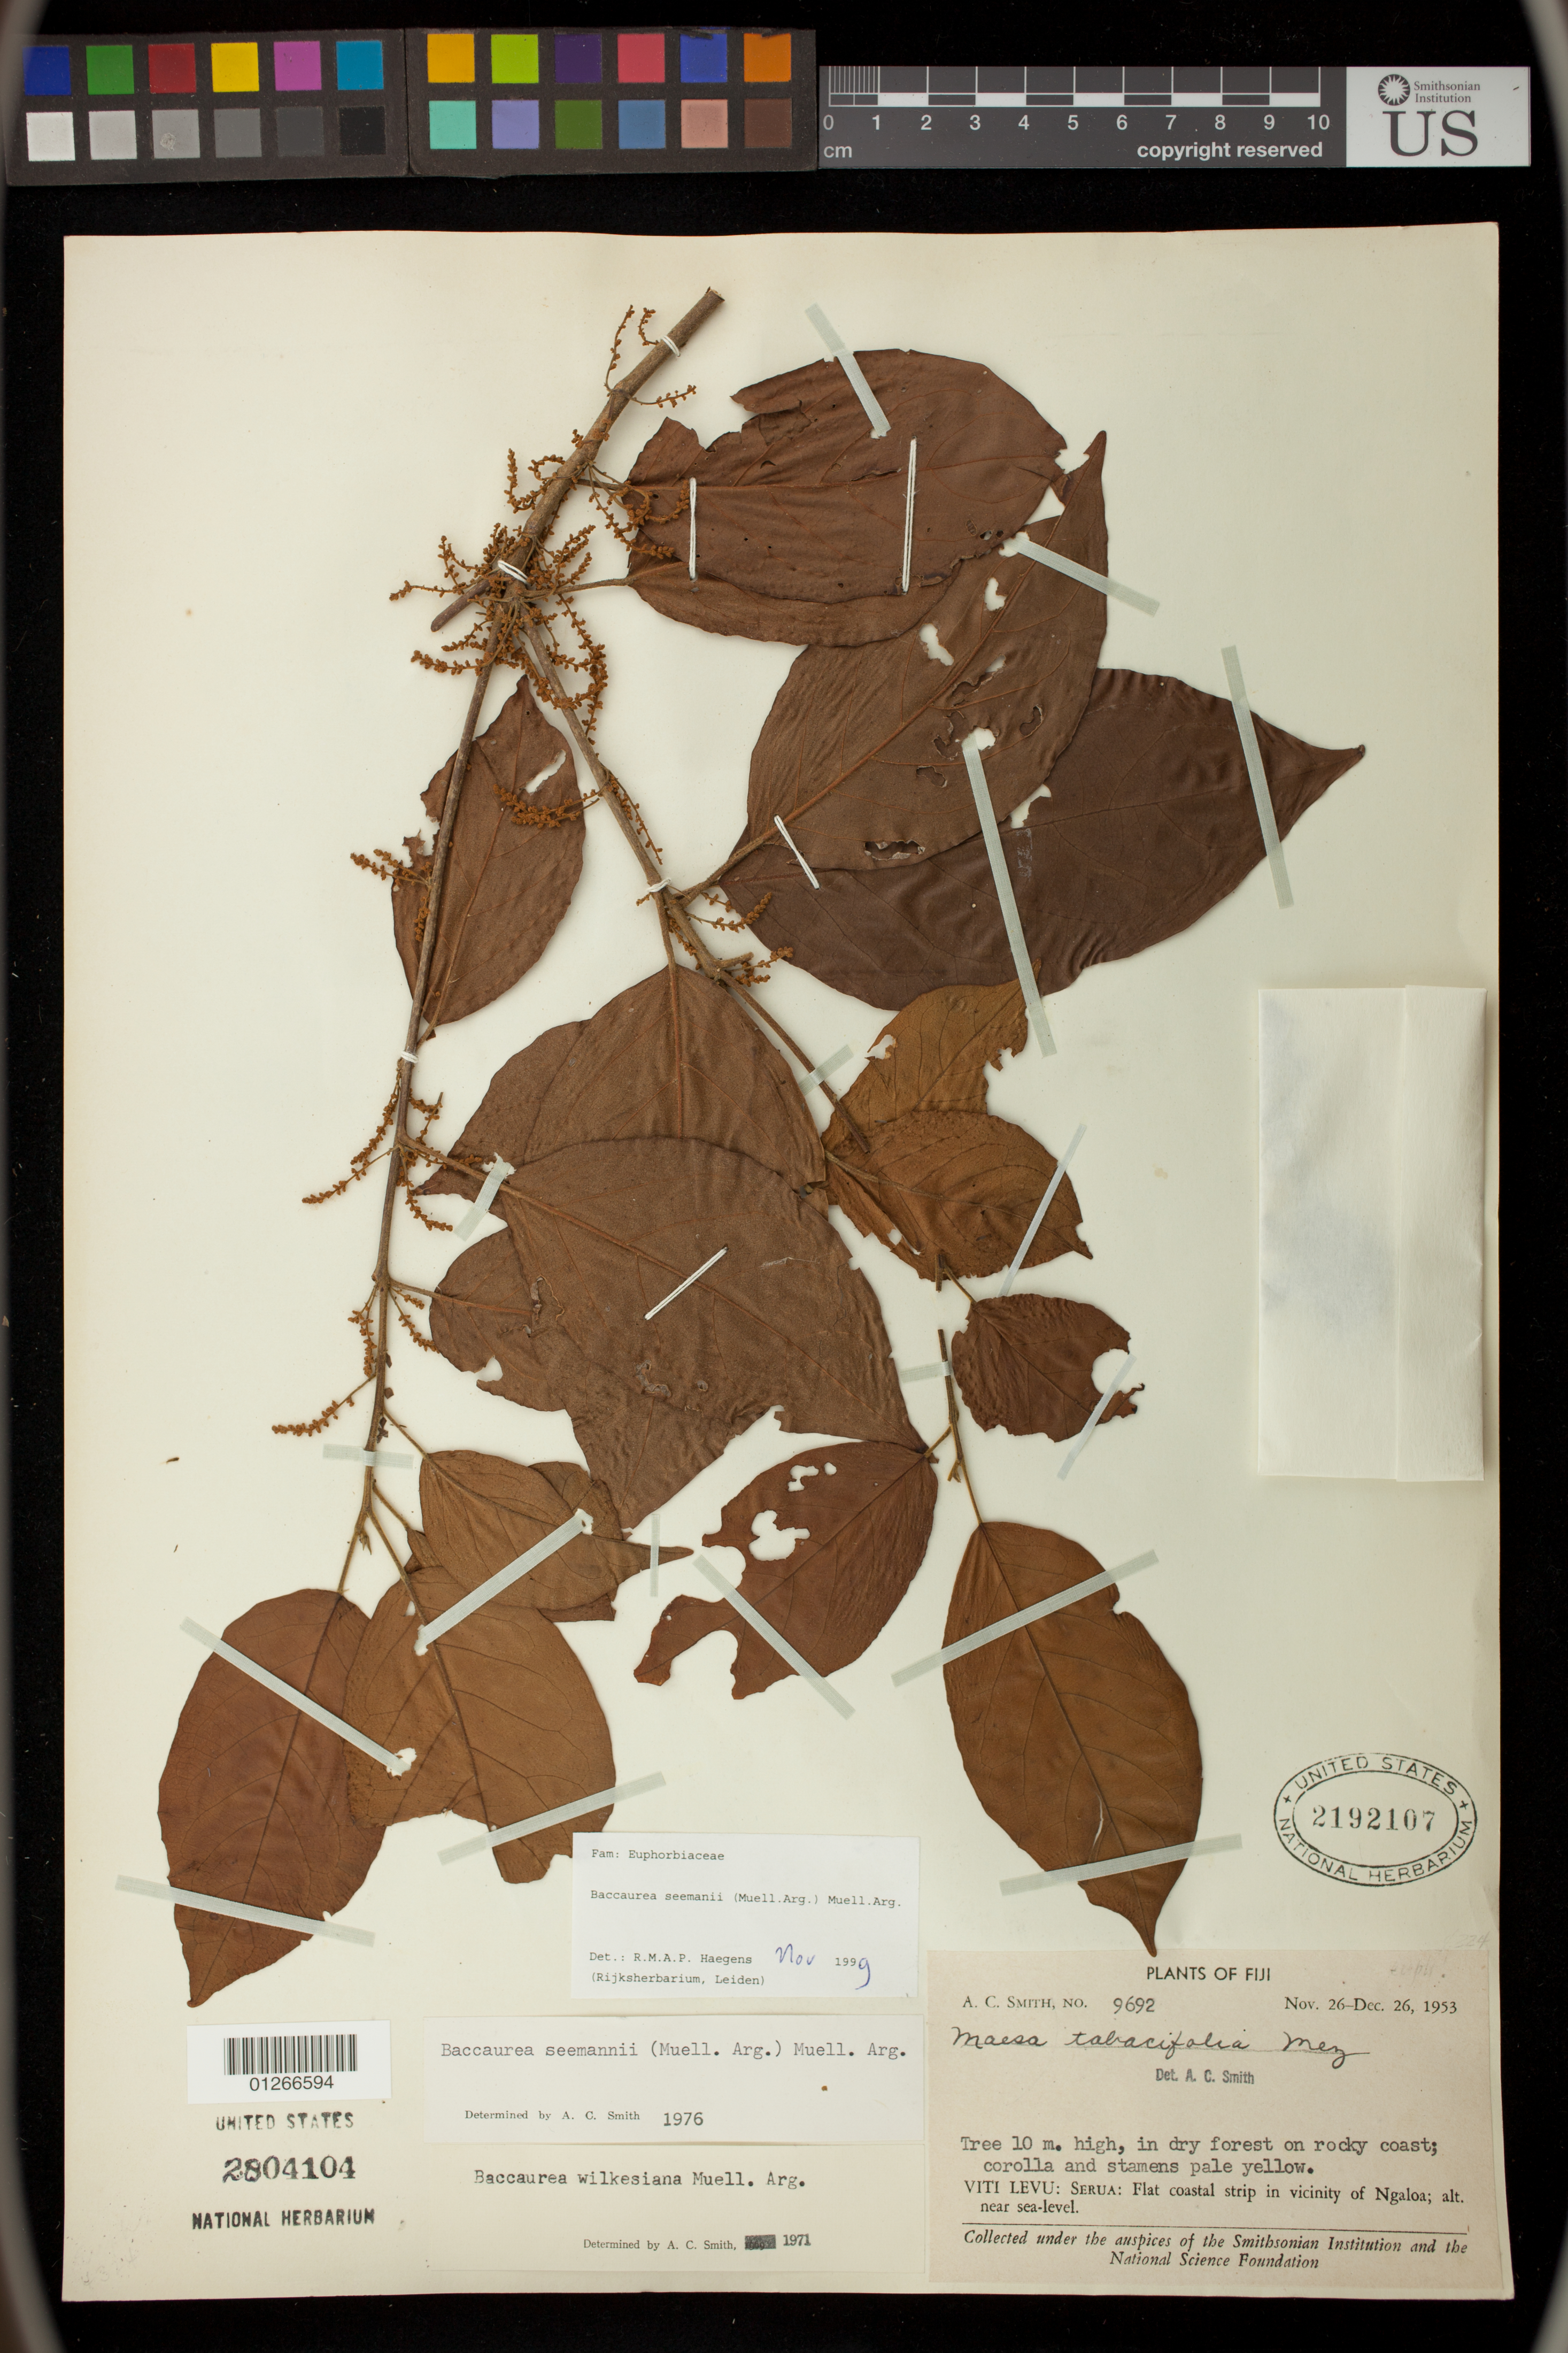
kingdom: Plantae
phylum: Tracheophyta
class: Magnoliopsida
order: Malpighiales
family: Phyllanthaceae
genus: Baccaurea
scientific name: Baccaurea seemannii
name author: (Müll. Arg.) Müll. Arg.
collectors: A. C. Smith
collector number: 9692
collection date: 1953-11-26/1953-12-26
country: Fiji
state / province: Central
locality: Viti Levu: Serua: Flat coastal strip in vicinity of Ngaloa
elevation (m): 0